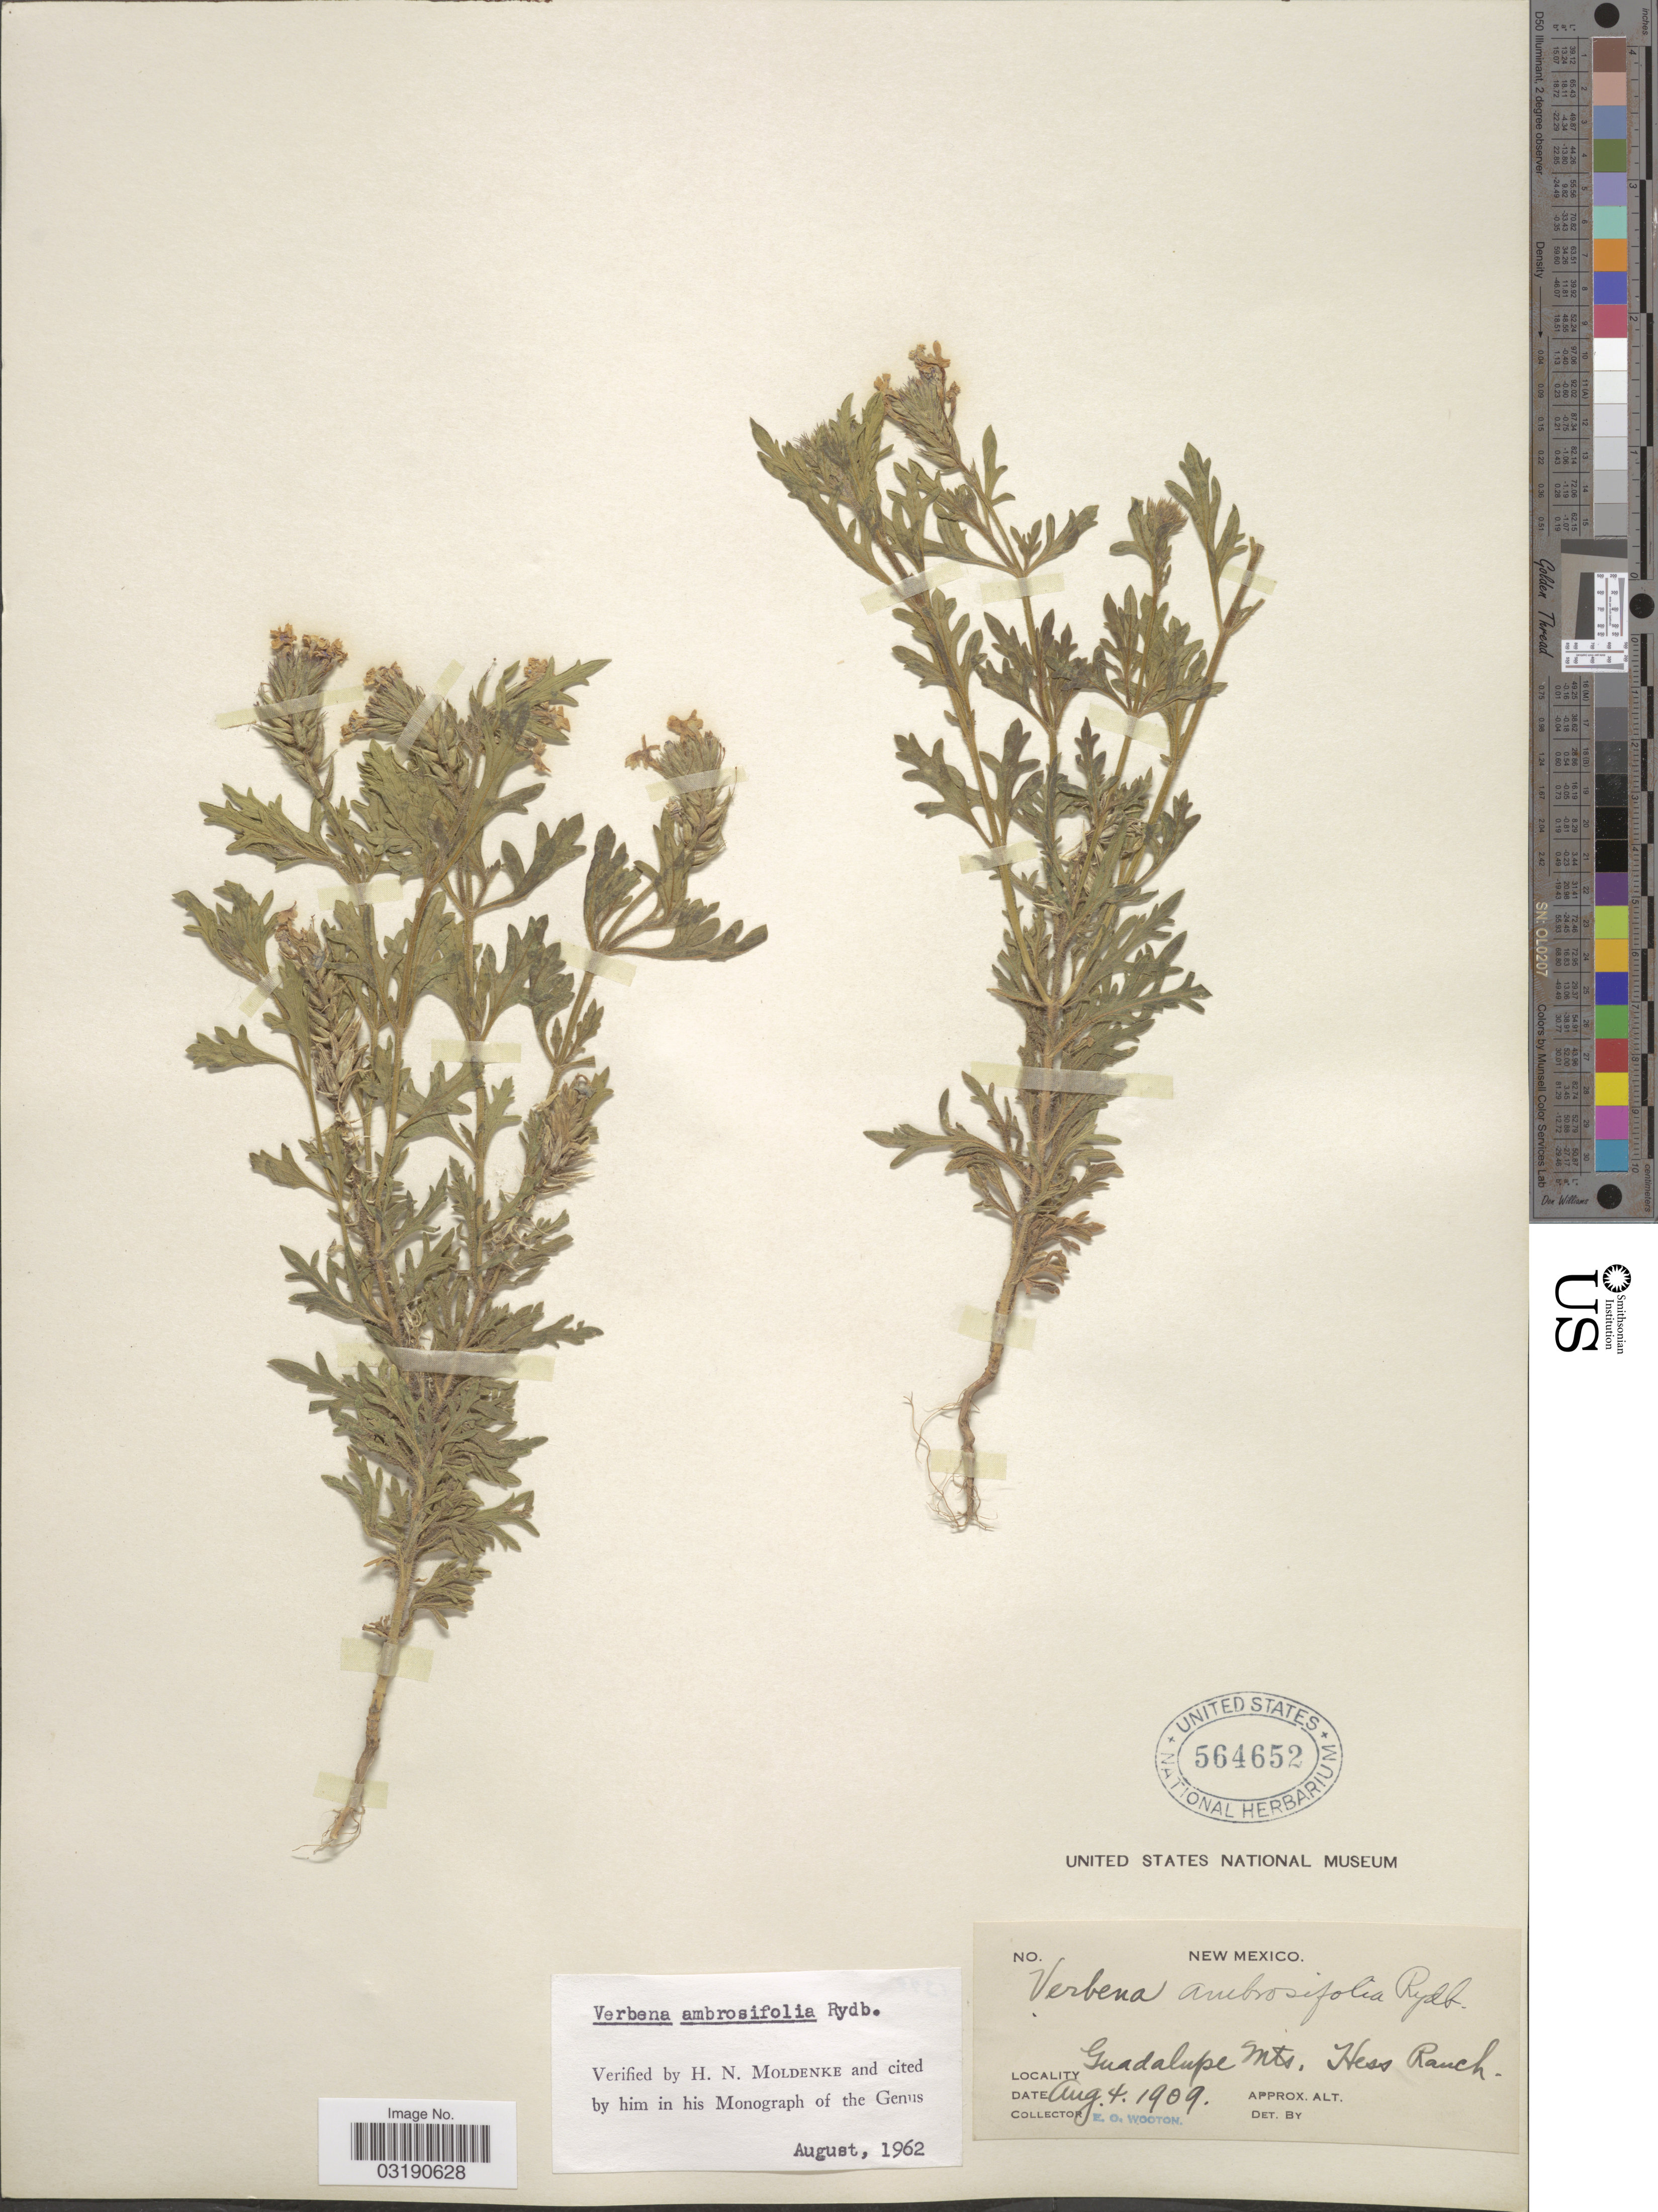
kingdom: Plantae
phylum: Tracheophyta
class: Magnoliopsida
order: Lamiales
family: Verbenaceae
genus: Verbena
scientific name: Verbena ambrosiifolia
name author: Rydb. ex Small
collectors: E. O. Wooton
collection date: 1909-08-04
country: United States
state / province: New Mexico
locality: Guadalupe Mts., Hess Ranch.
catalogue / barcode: US 564652